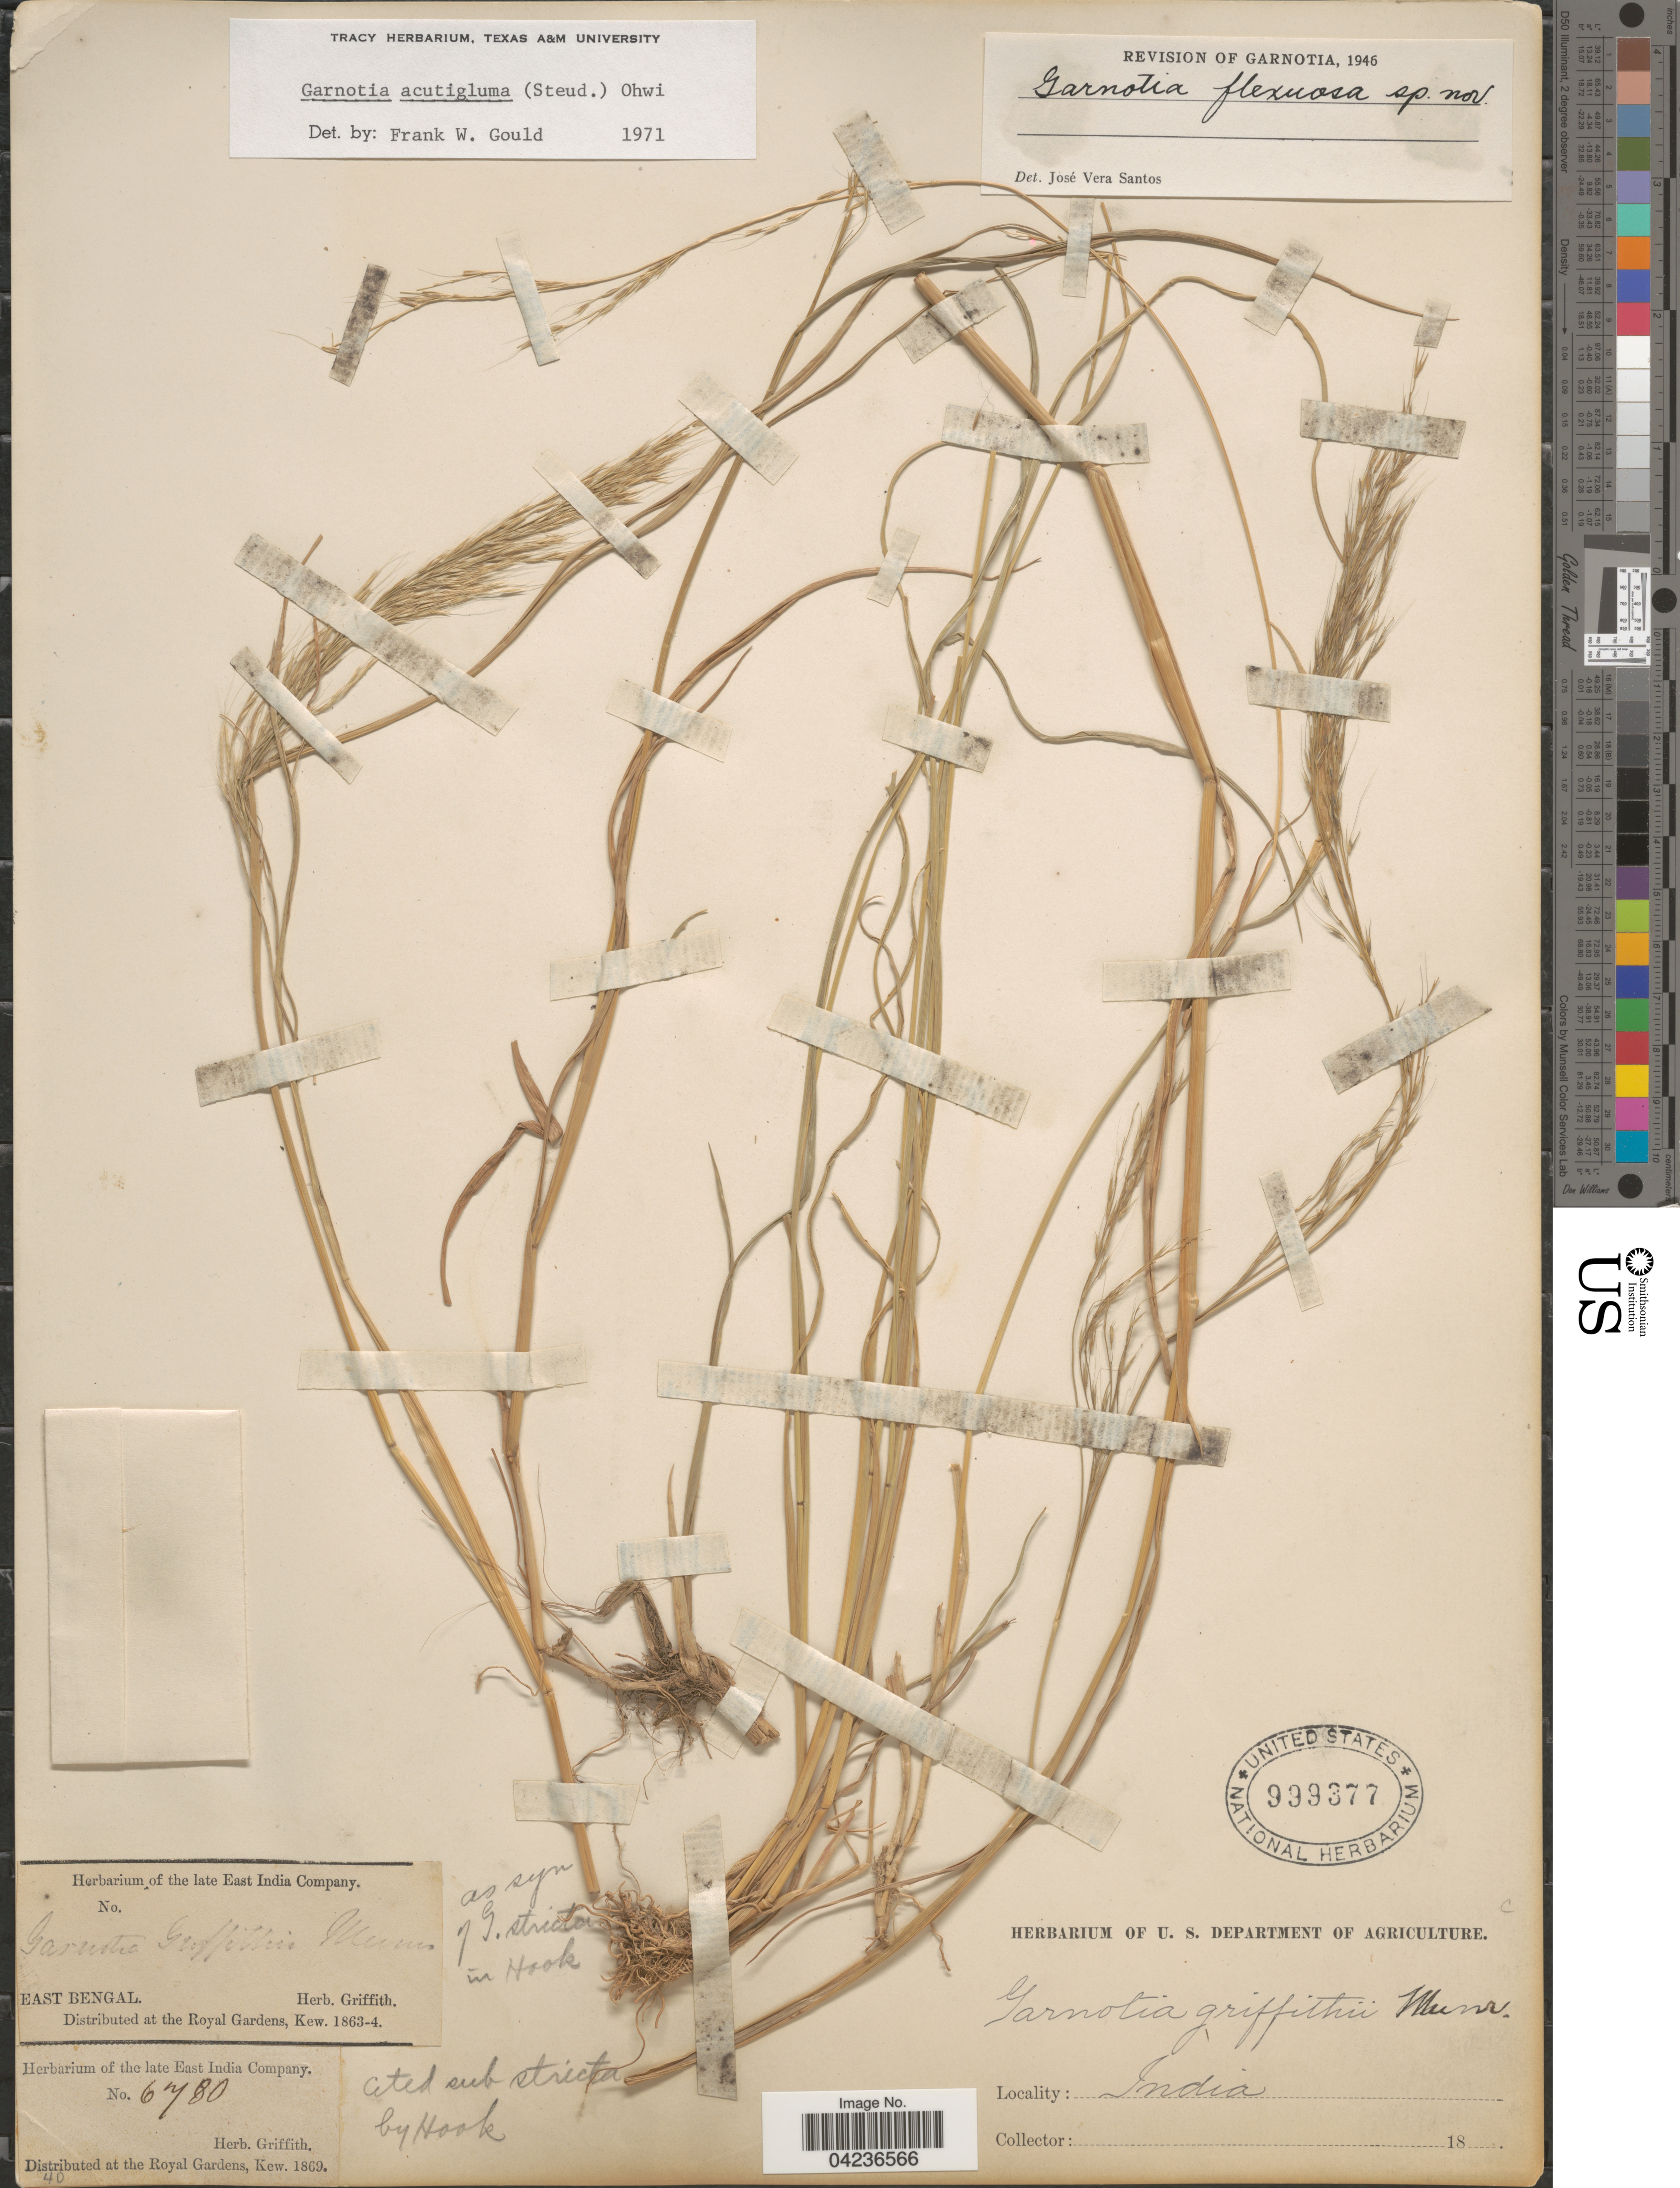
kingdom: Plantae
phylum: Tracheophyta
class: Liliopsida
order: Poales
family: Poaceae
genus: Garnotia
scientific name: Garnotia acutigluma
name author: (Steud.) Ohwi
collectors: ex herb. Griffith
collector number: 6780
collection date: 1863/1864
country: India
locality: East Bengal.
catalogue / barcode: US 999377